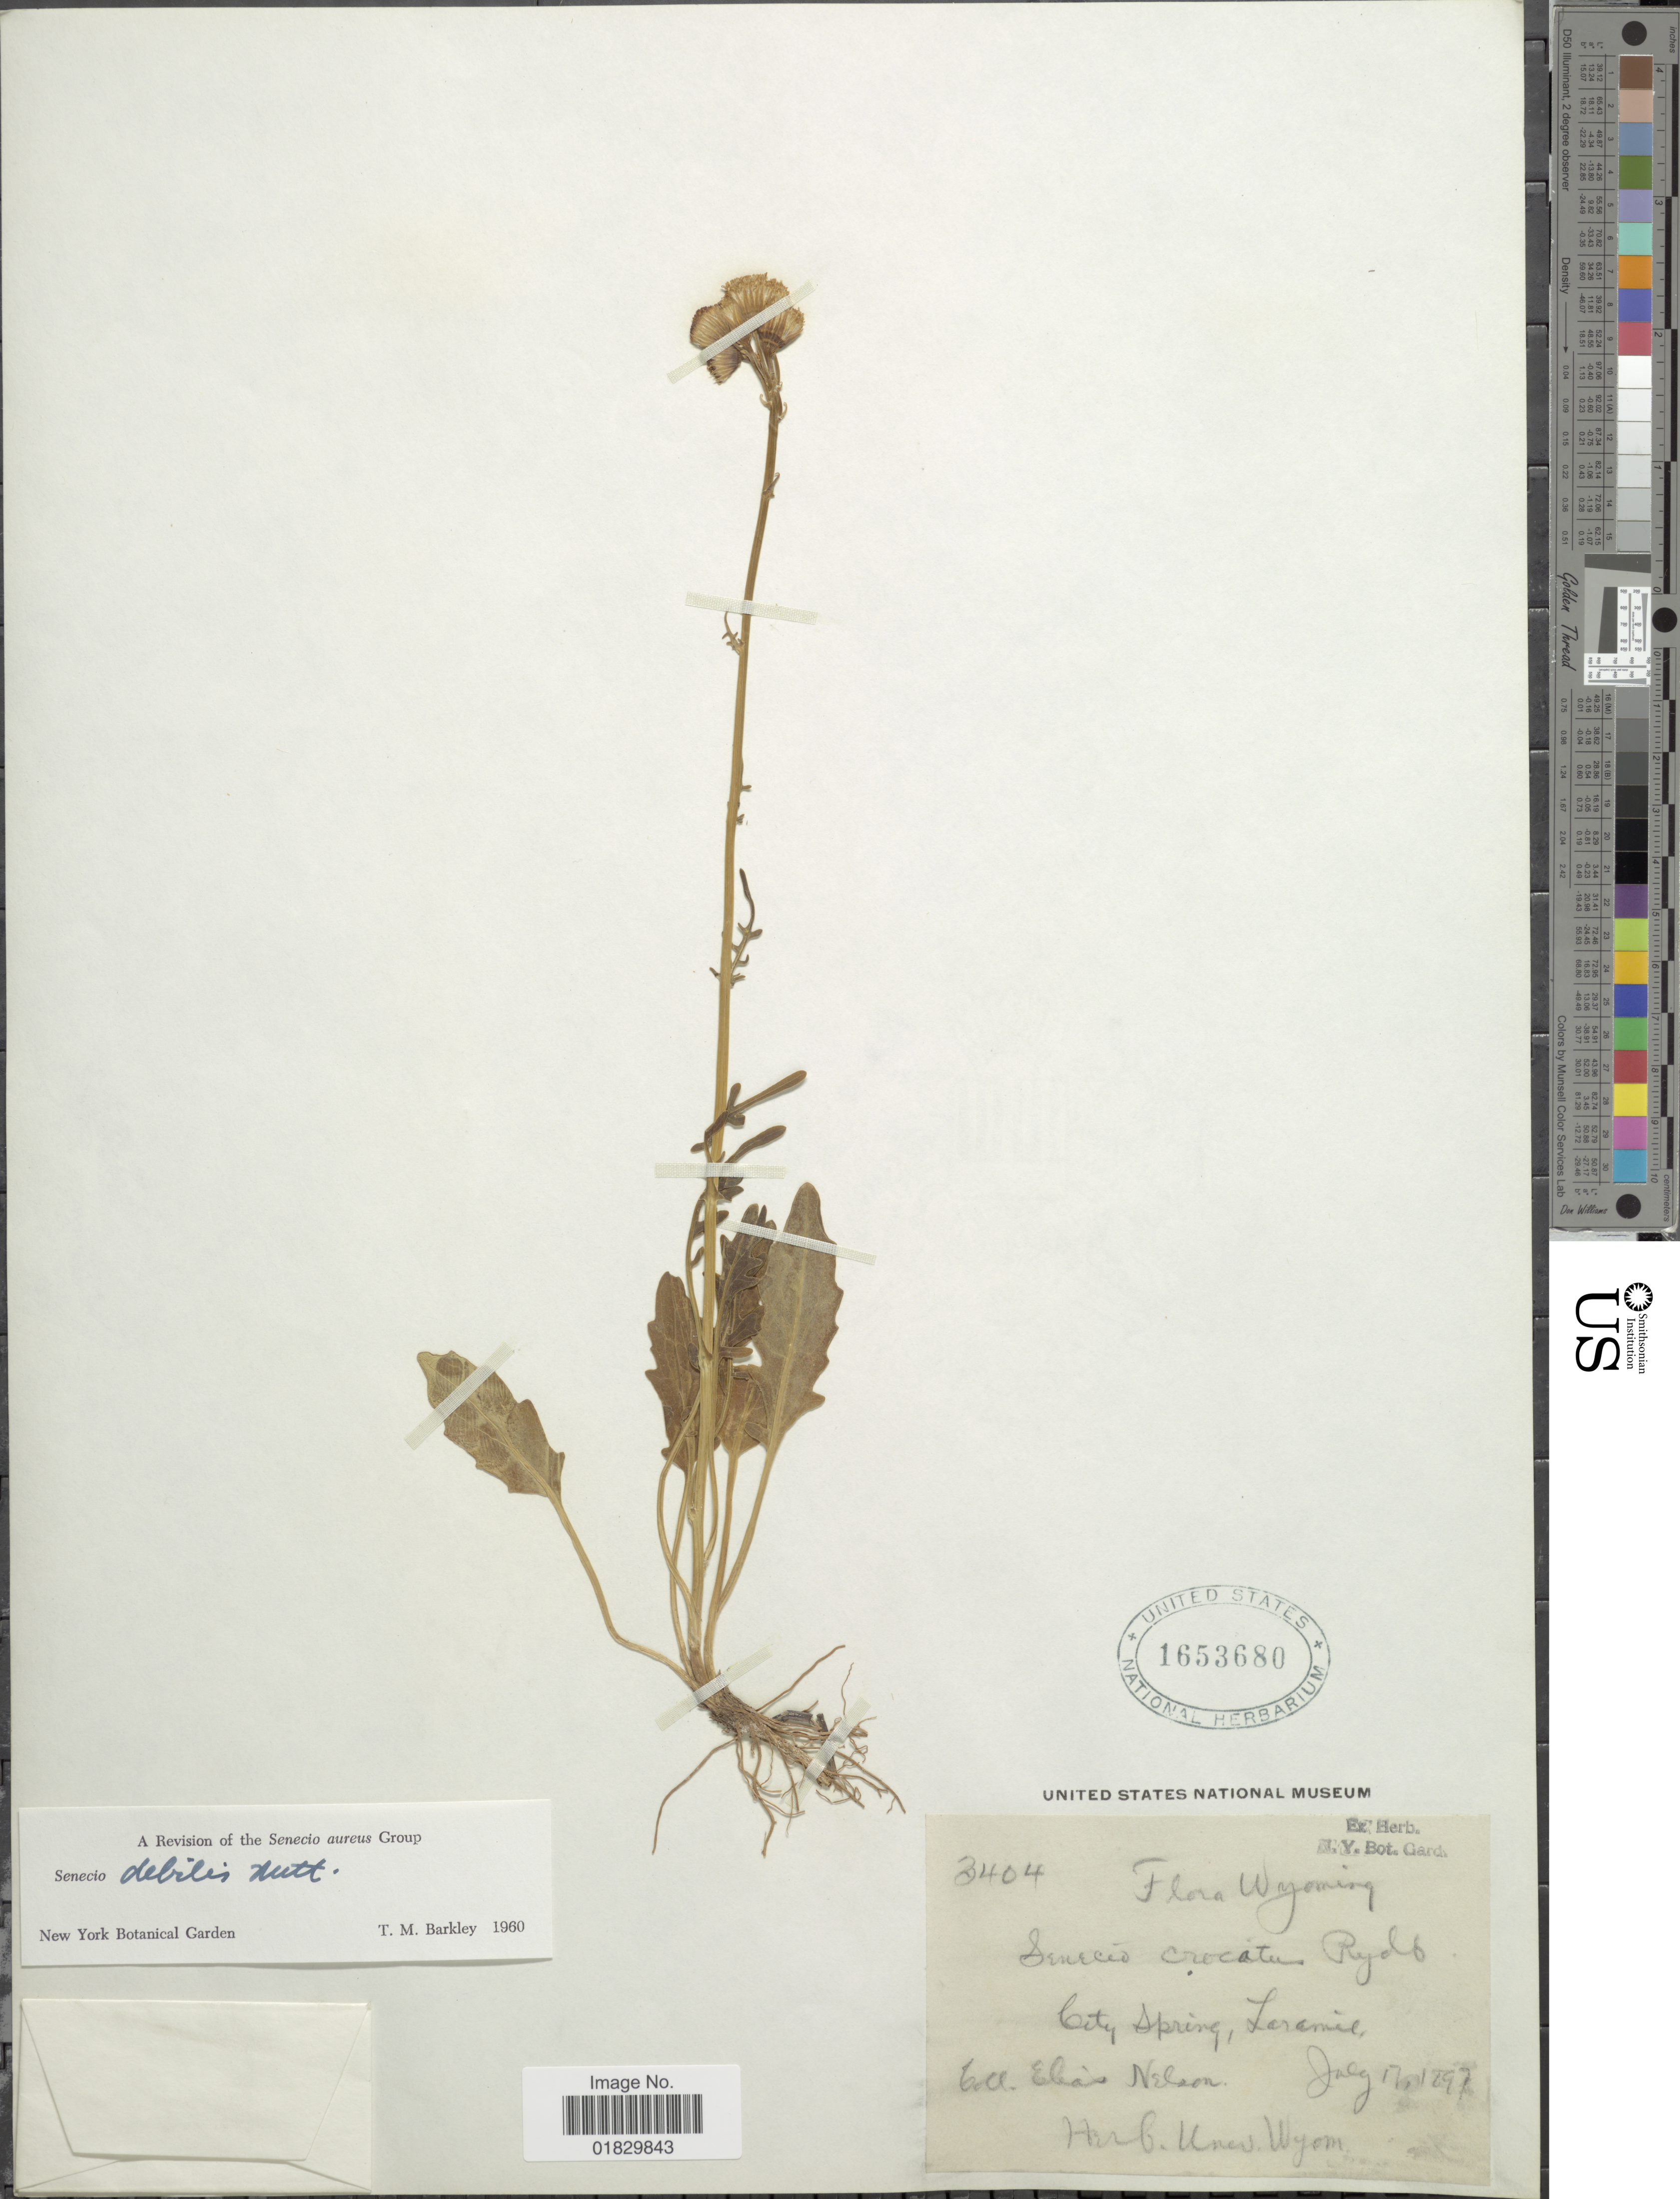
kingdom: Plantae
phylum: Tracheophyta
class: Magnoliopsida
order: Asterales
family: Asteraceae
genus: Packera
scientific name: Packera debilis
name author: (Nutt.) W.A. Weber & Á. Löve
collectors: E. Nelson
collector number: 3404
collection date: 1997-07-17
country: United States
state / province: Wyoming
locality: City Spring, Laramie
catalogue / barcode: US 1653680